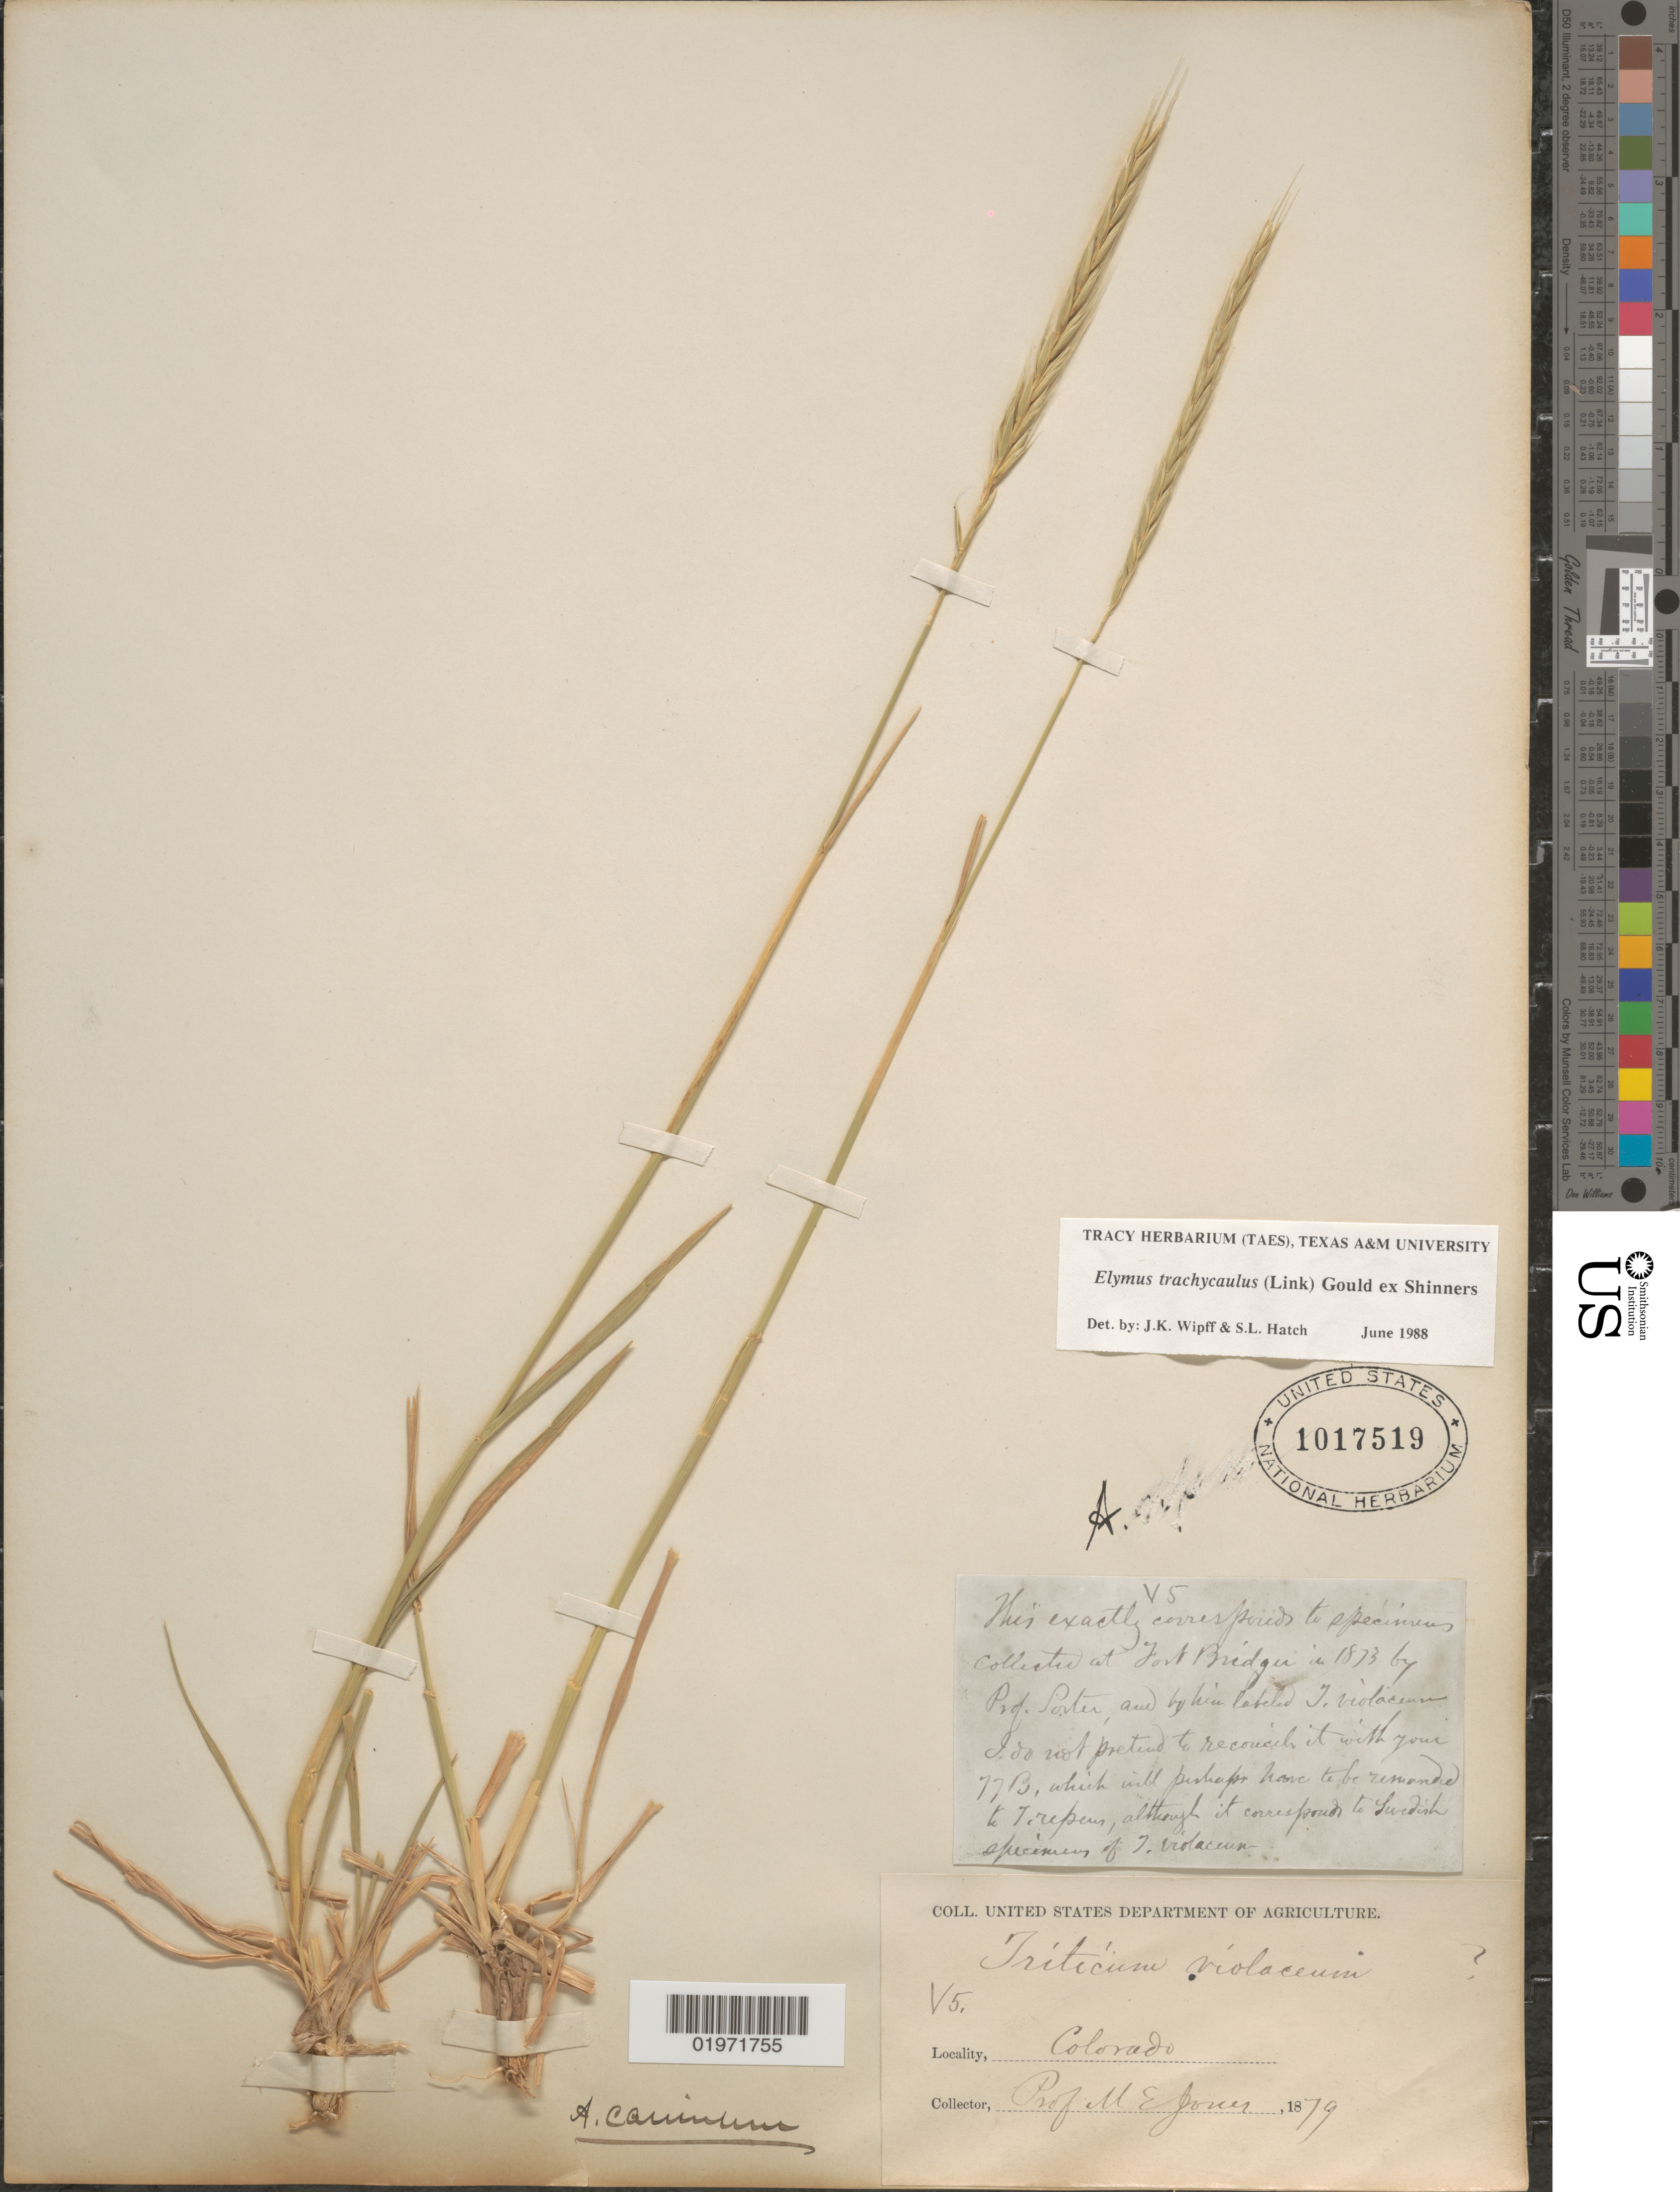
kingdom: Plantae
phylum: Tracheophyta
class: Liliopsida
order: Poales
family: Poaceae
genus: Elymus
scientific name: Elymus trachycaulus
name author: (Link) Gould ex Shinners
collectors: M. E. Jones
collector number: V5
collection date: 1879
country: United States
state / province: Colorado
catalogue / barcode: US 1017519